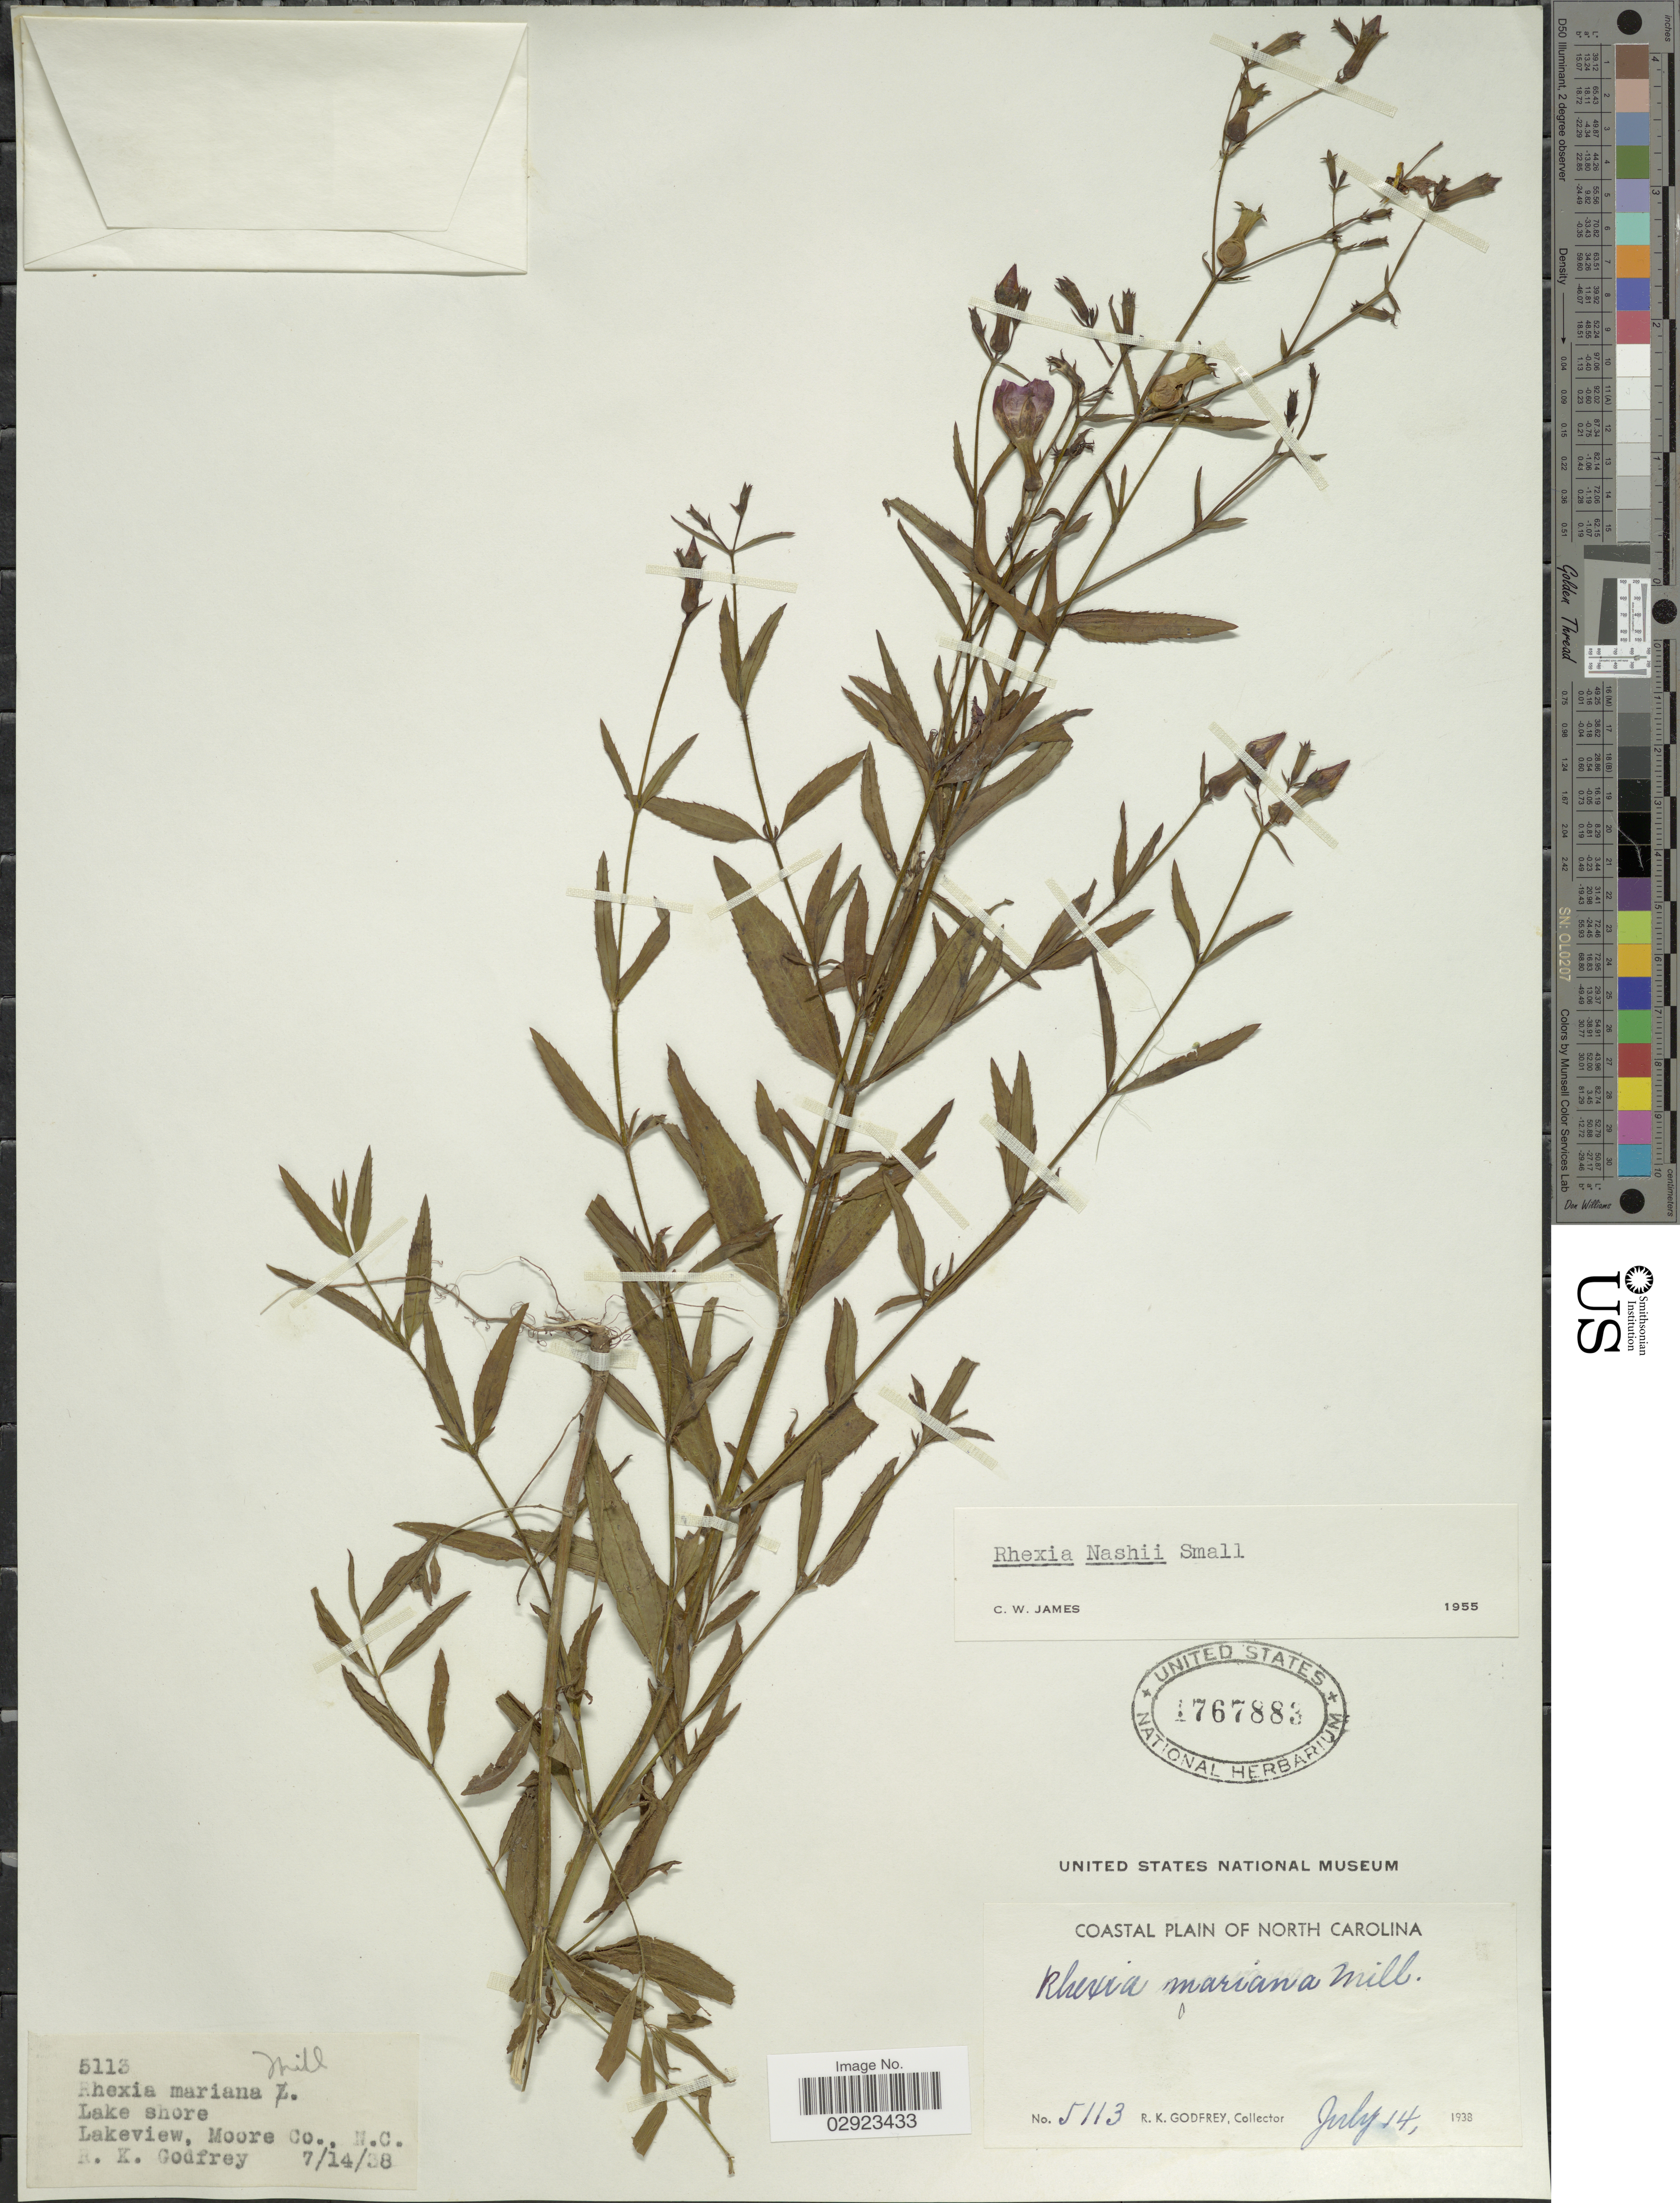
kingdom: Plantae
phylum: Tracheophyta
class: Magnoliopsida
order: Myrtales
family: Melastomataceae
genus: Rhexia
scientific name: Rhexia nashii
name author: Small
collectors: R. K. Godfrey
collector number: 5113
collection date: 1938-07-14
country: United States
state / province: North Carolina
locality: Coastal Plain of North Carolina, Lakeview, Moore Co.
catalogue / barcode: US 1767883